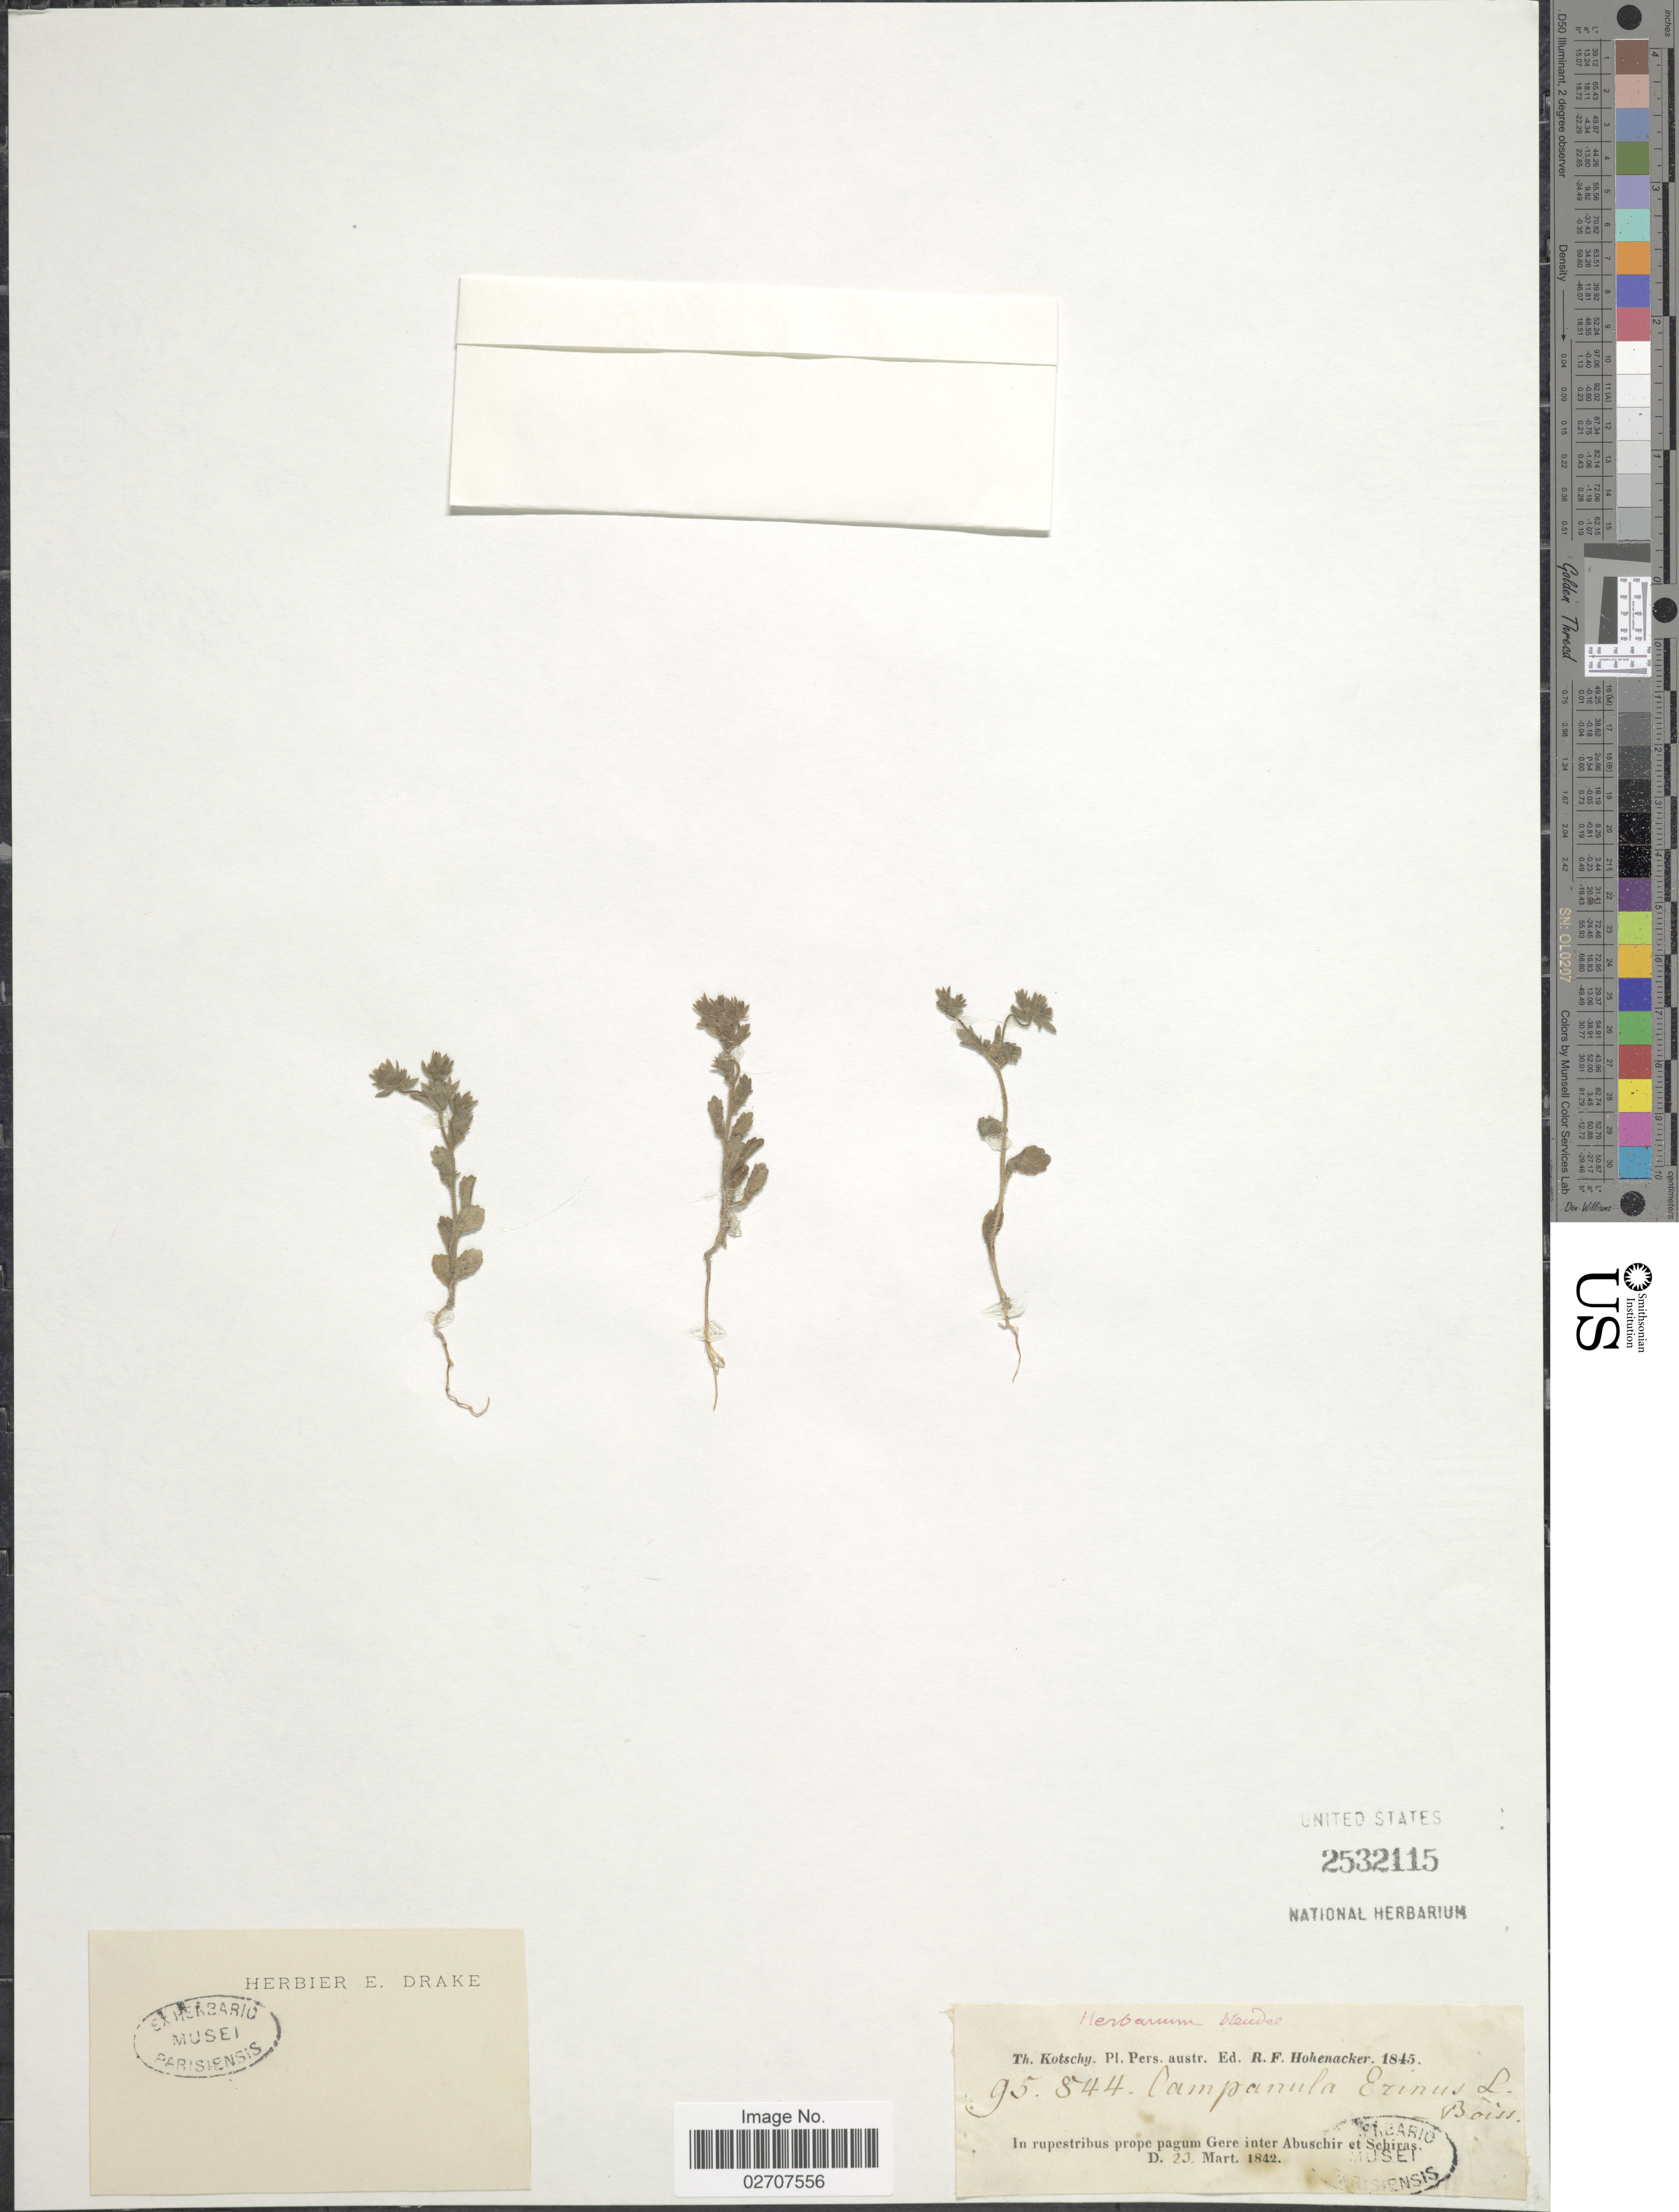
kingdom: Plantae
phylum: Tracheophyta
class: Magnoliopsida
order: Asterales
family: Campanulaceae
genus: Campanula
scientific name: Campanula erinus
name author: L.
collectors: K. G. Kotschy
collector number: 95844?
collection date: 1842-03-23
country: Iran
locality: Pers. austr. In rupestribus prope pagum Gere inter Abuschir et Schiras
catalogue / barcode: US 2532115